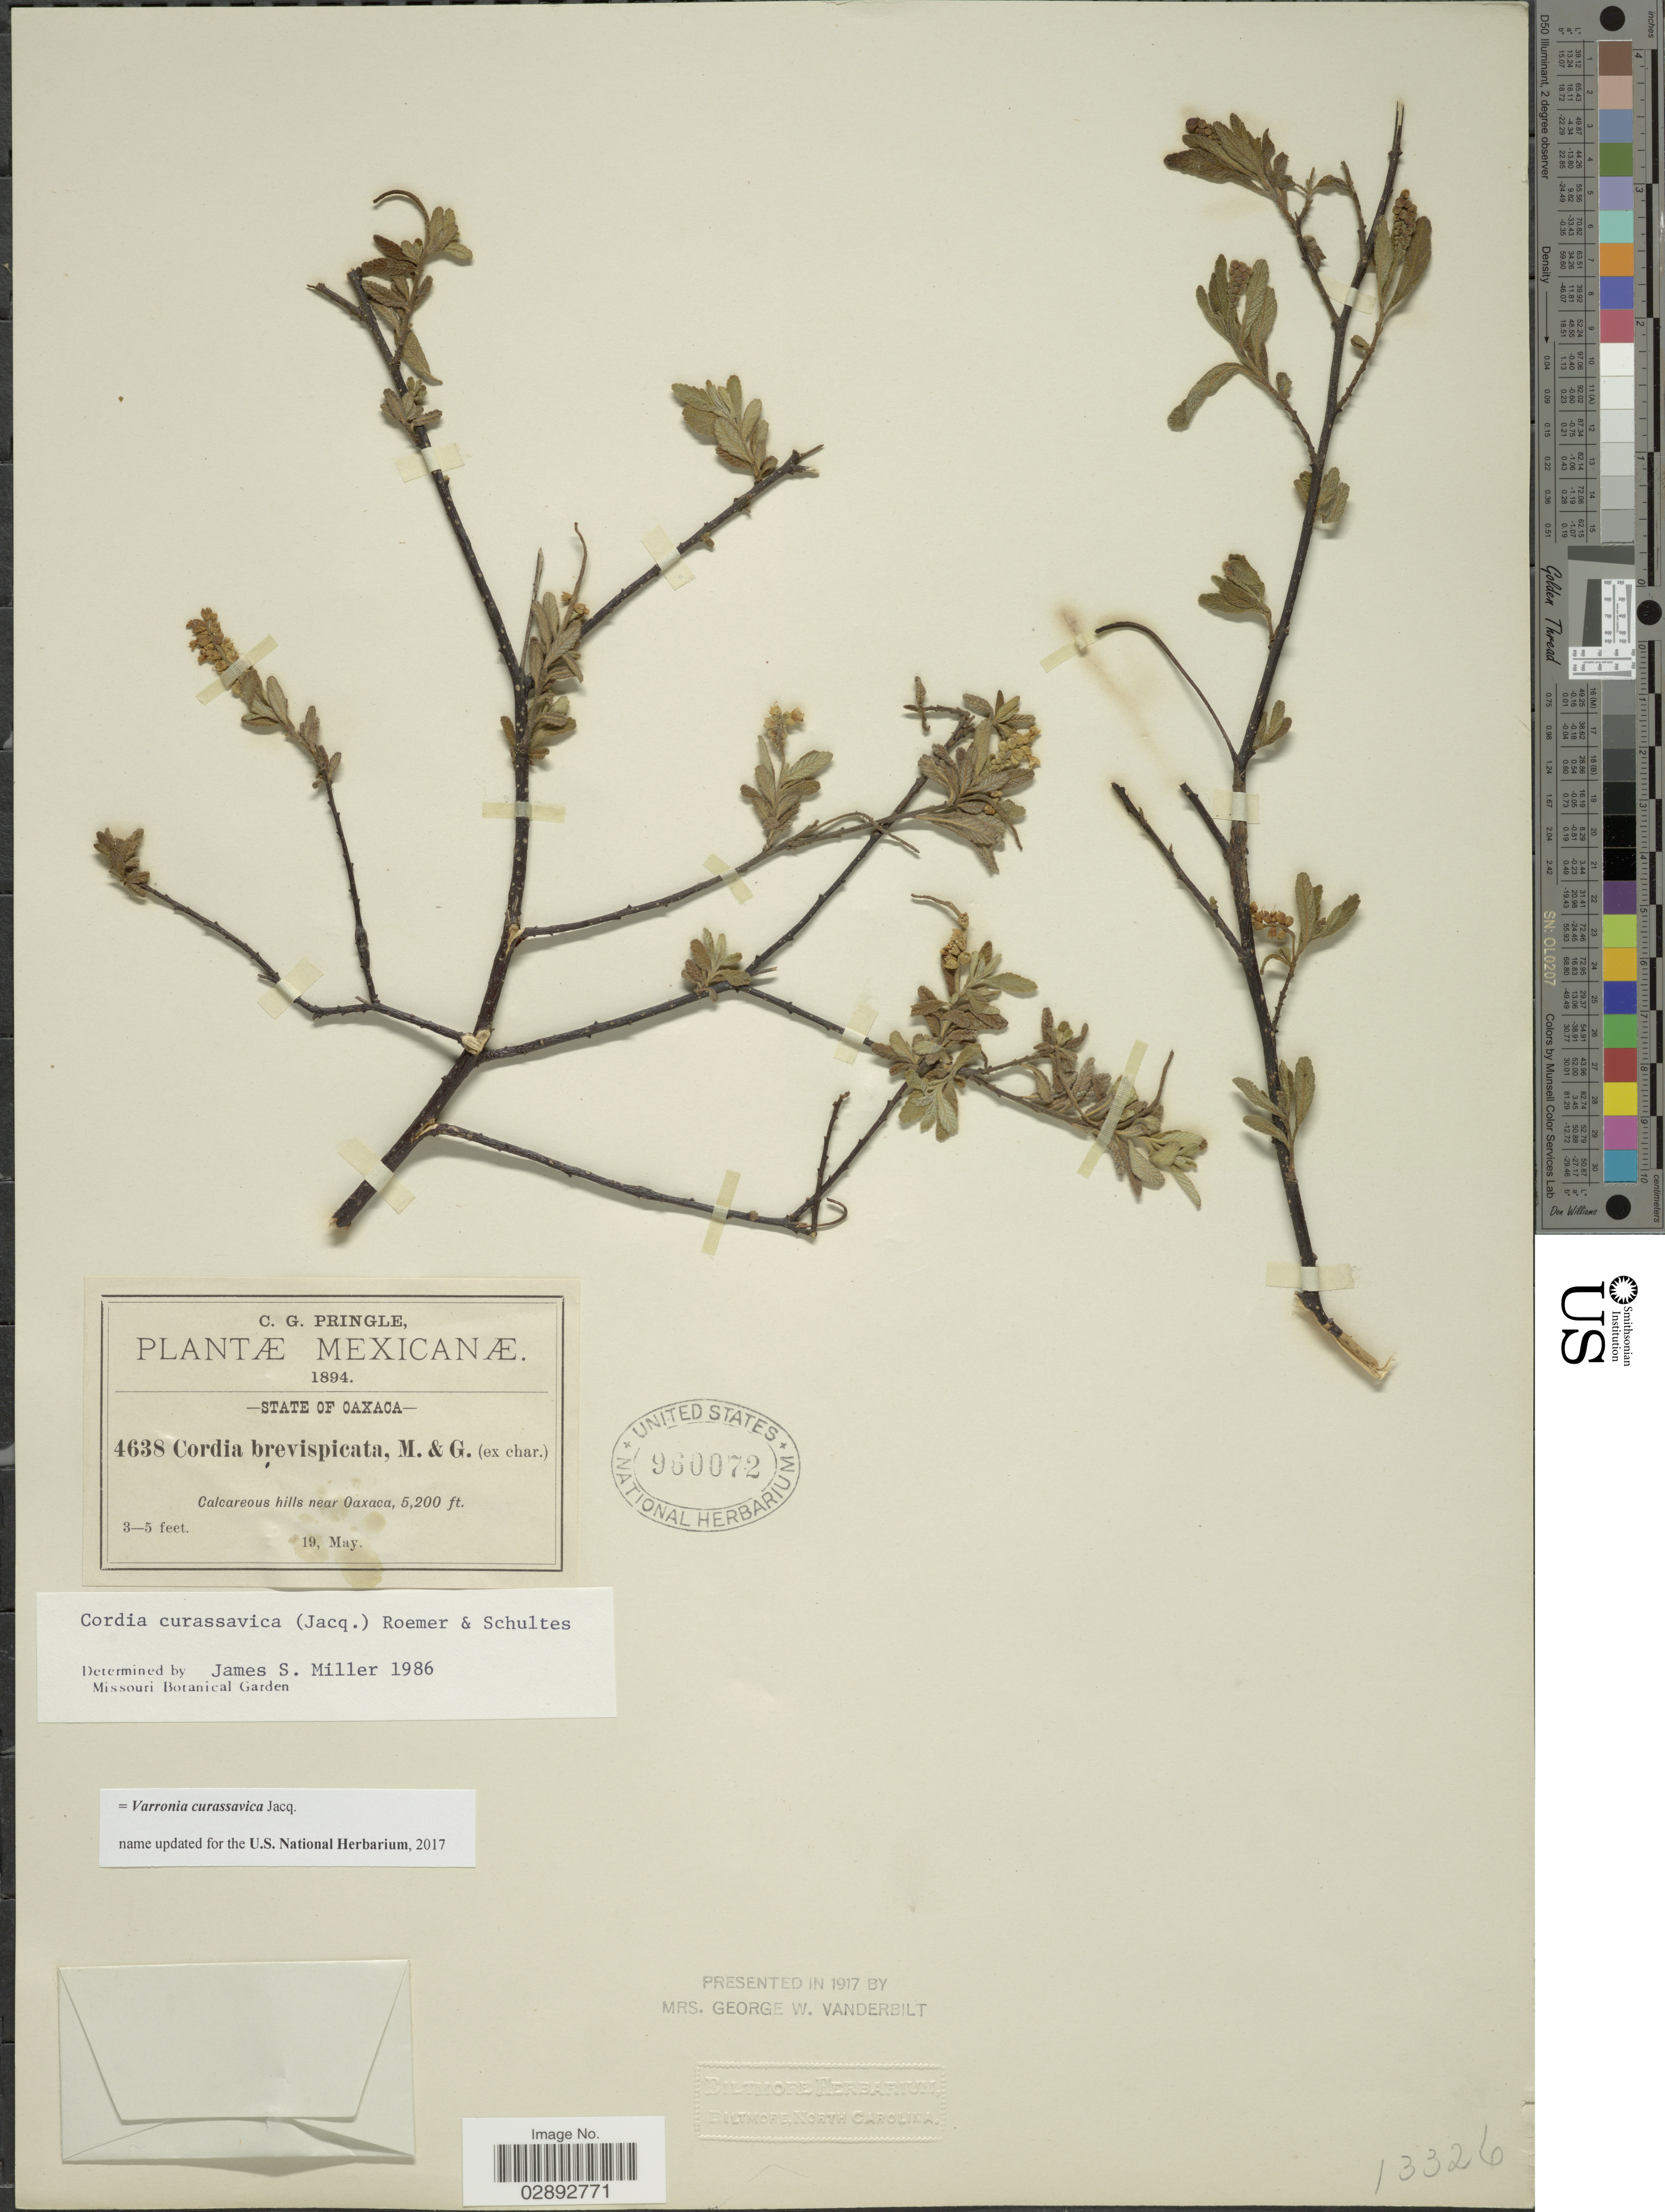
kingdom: Plantae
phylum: Tracheophyta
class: Magnoliopsida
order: Boraginales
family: Cordiaceae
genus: Varronia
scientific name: Varronia curassavica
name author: Jacq.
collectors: C. G. Pringle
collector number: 4638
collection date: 1894-05-19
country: Mexico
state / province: Oaxaca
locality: State of Oaxaca. Calcareous hills near Oaxaca.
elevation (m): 1585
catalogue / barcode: US 960072